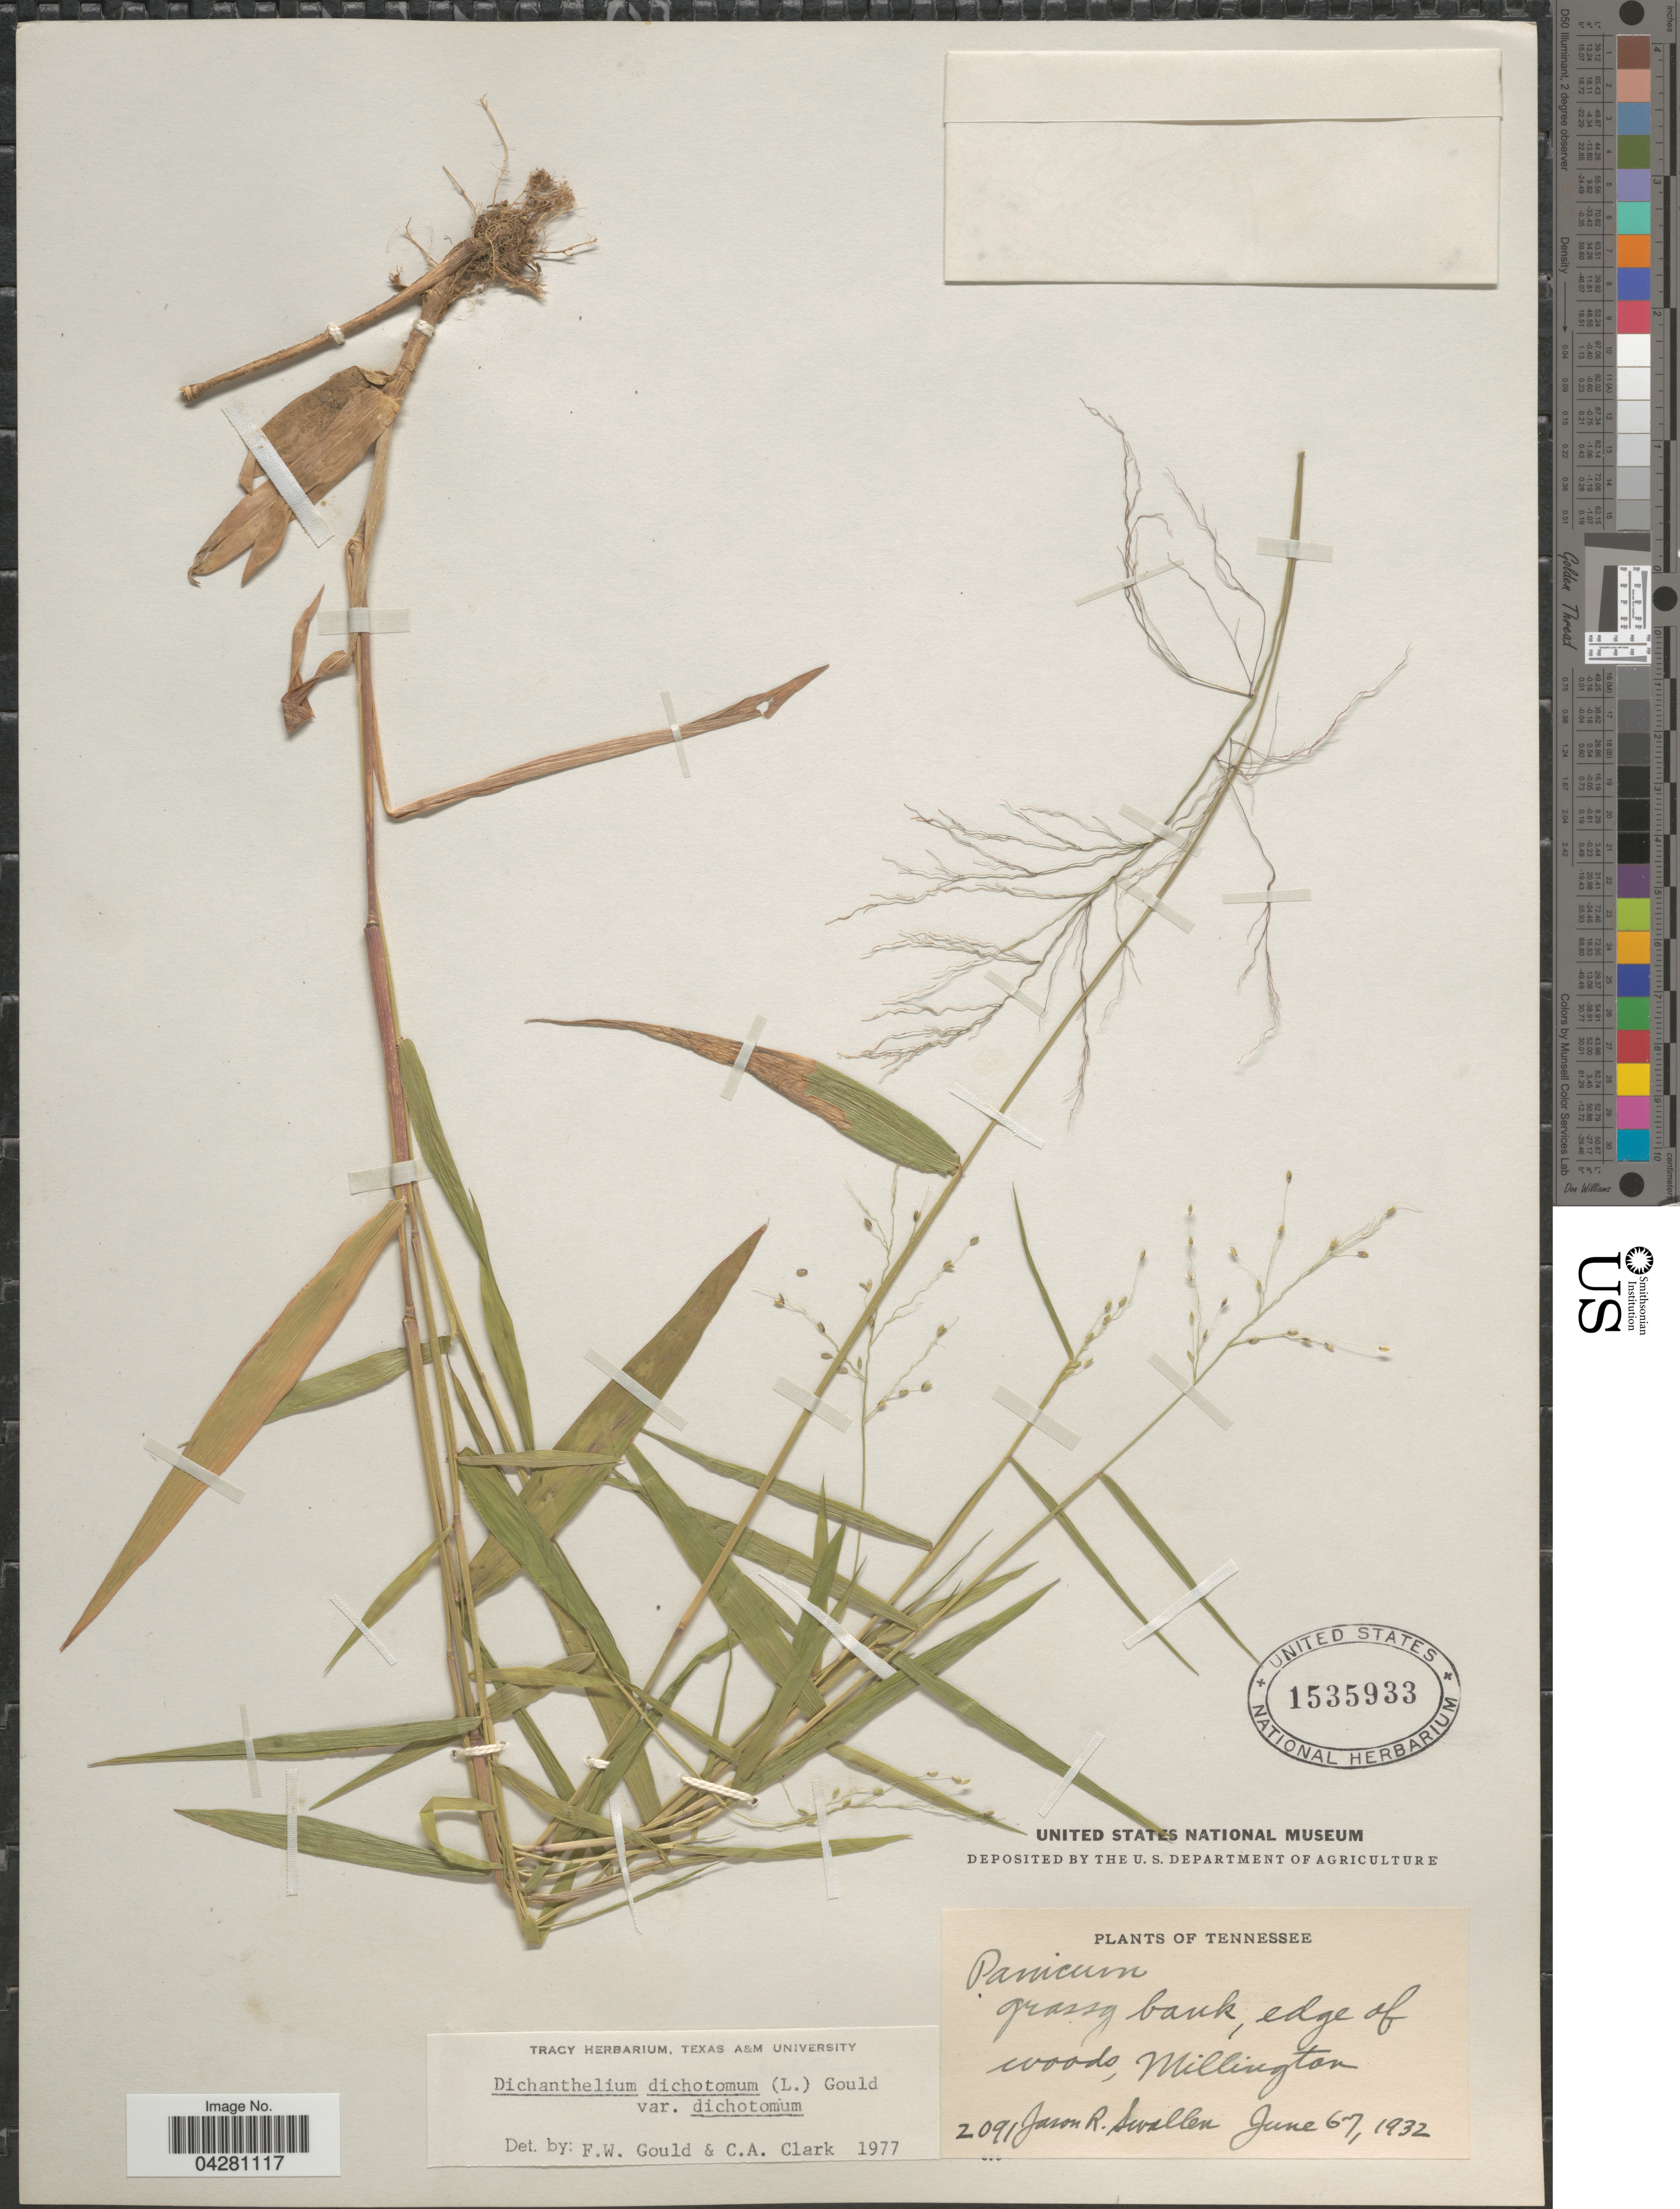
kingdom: Plantae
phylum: Tracheophyta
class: Liliopsida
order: Poales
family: Poaceae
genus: Dichanthelium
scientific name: Dichanthelium dichotomum var. dichotomum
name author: (L.) Gould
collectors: J. R. Swallen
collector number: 2091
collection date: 1932-06-06/1932-06-07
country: United States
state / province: Tennessee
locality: Grassy bank, edge of woods, Millington.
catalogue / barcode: US 1535933